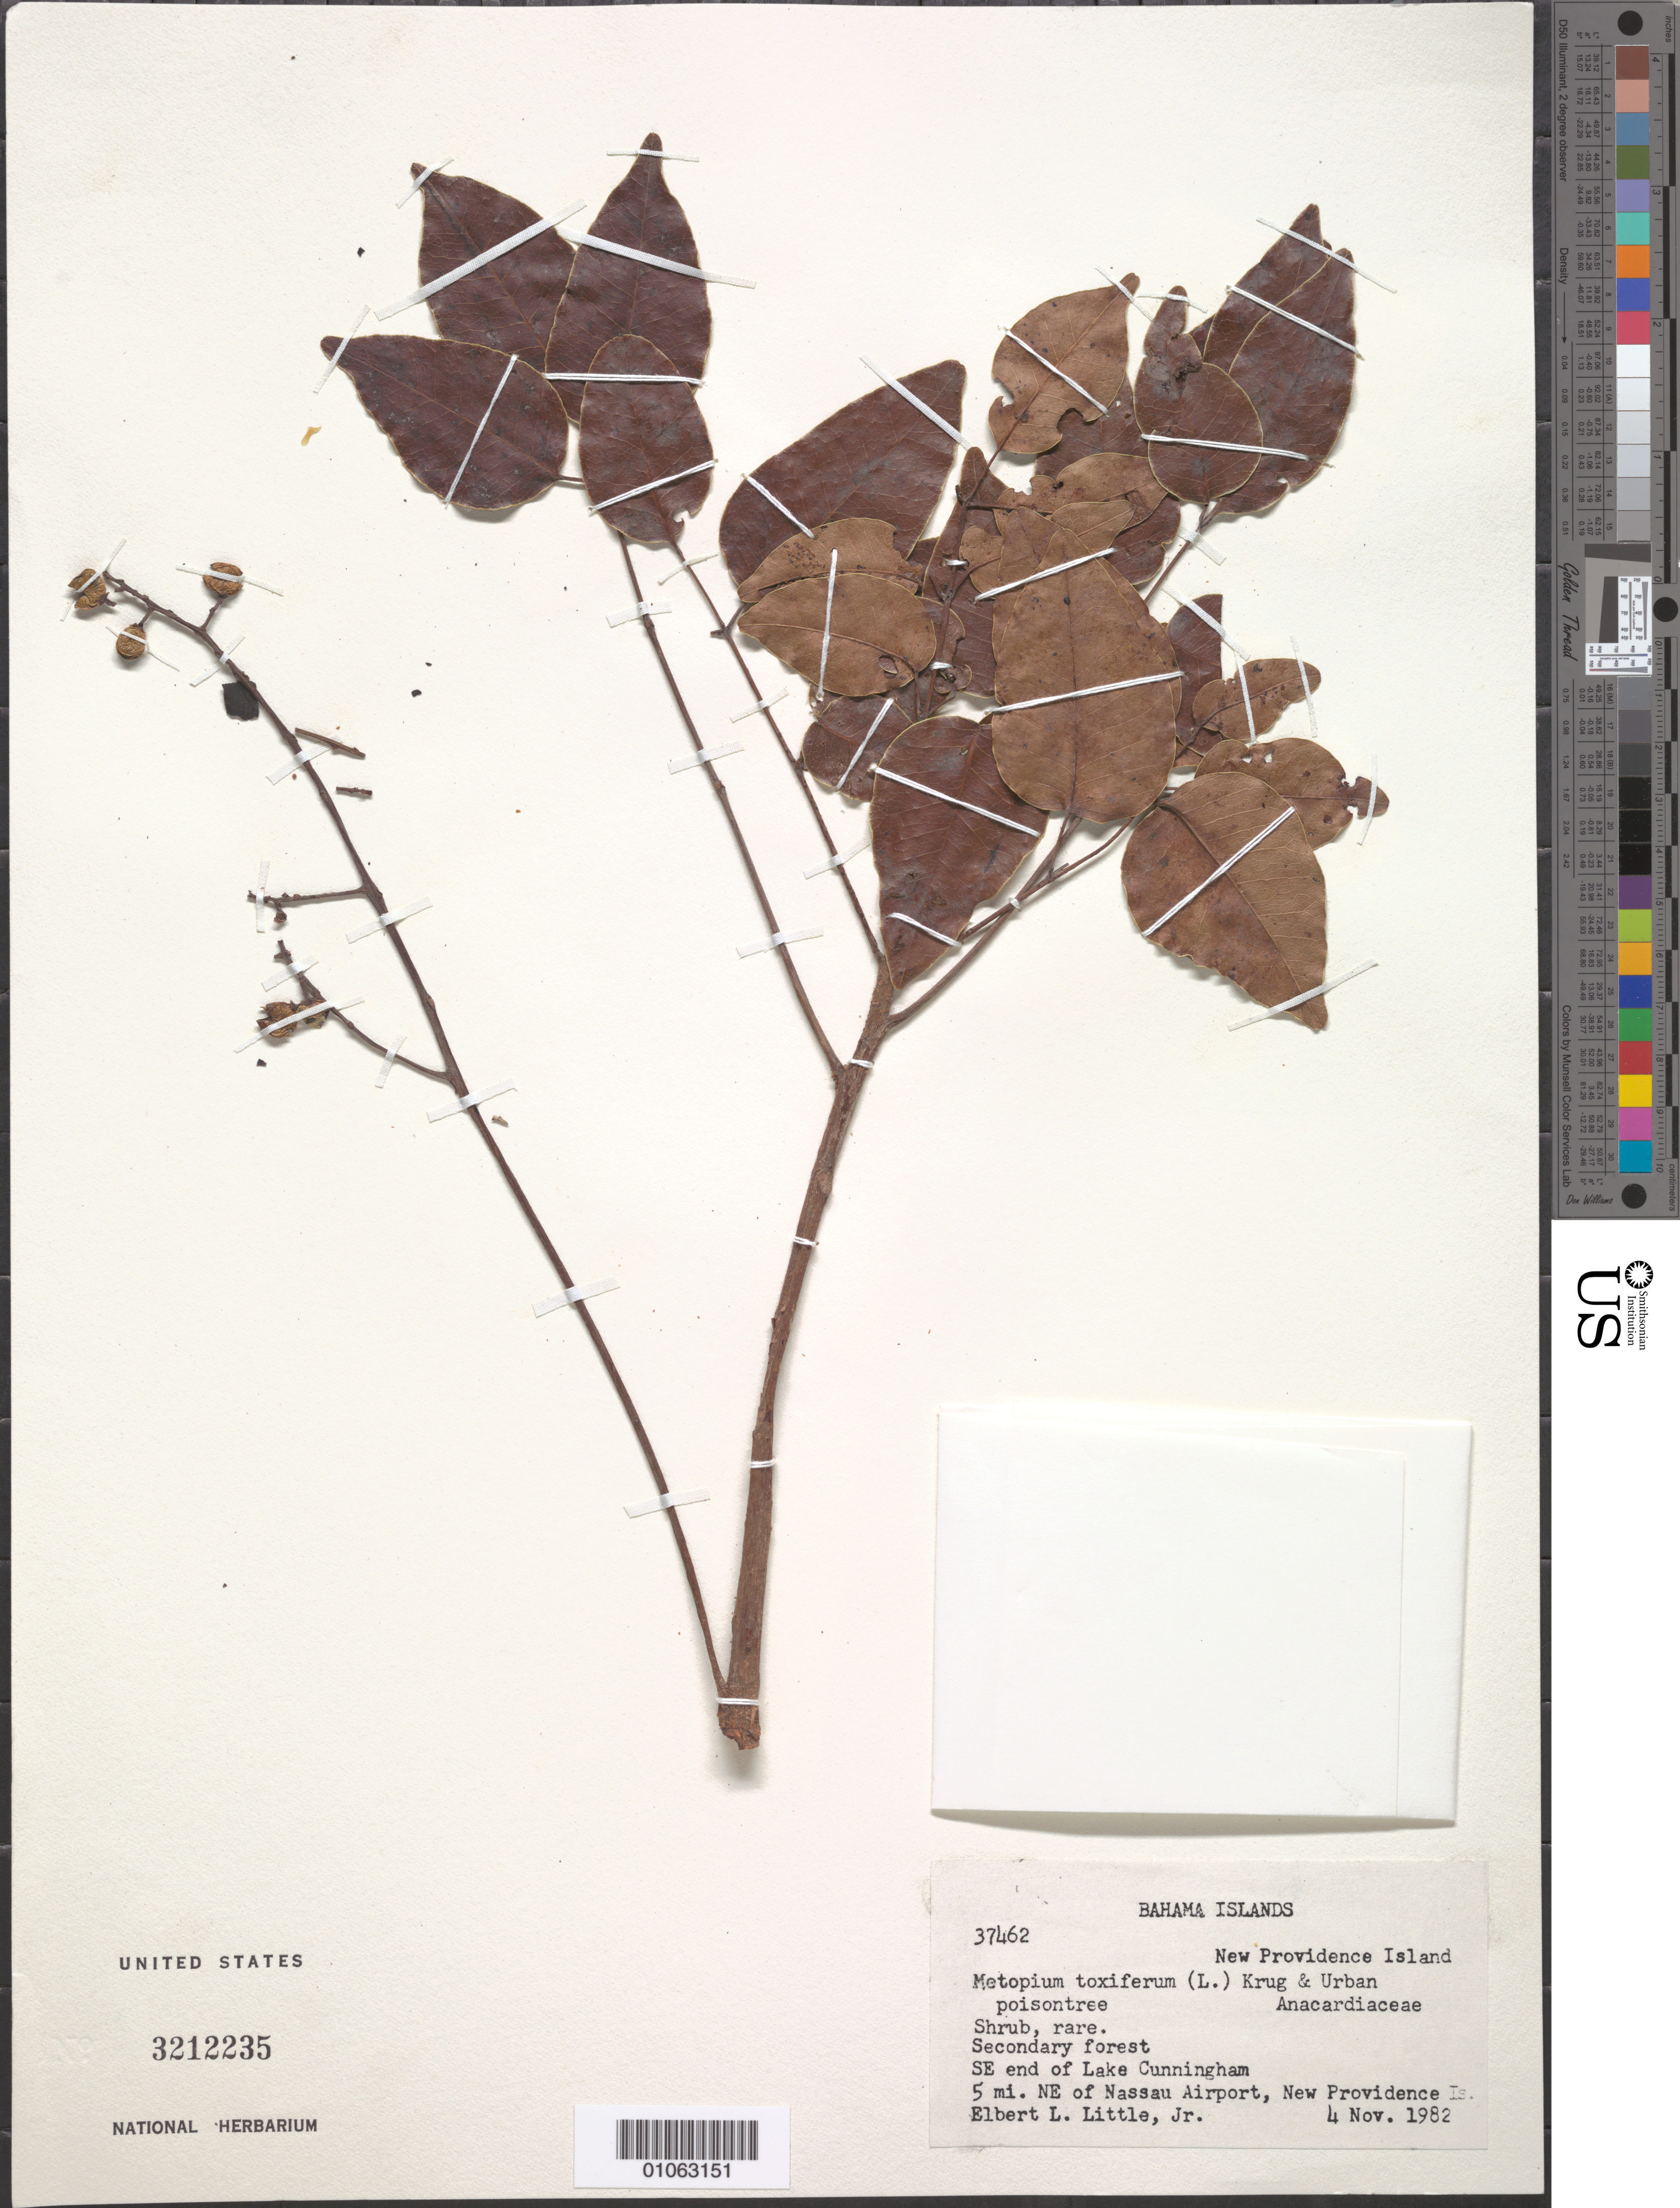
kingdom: Plantae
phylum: Tracheophyta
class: Magnoliopsida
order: Sapindales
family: Anacardiaceae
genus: Metopium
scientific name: Metopium toxiferum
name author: (L.) Krug & Urb.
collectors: E. L. Little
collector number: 37462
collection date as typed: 04 Nov 1982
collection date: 1982-11-04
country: Bahamas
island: New Providence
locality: Secondary forest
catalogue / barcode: US 3212235